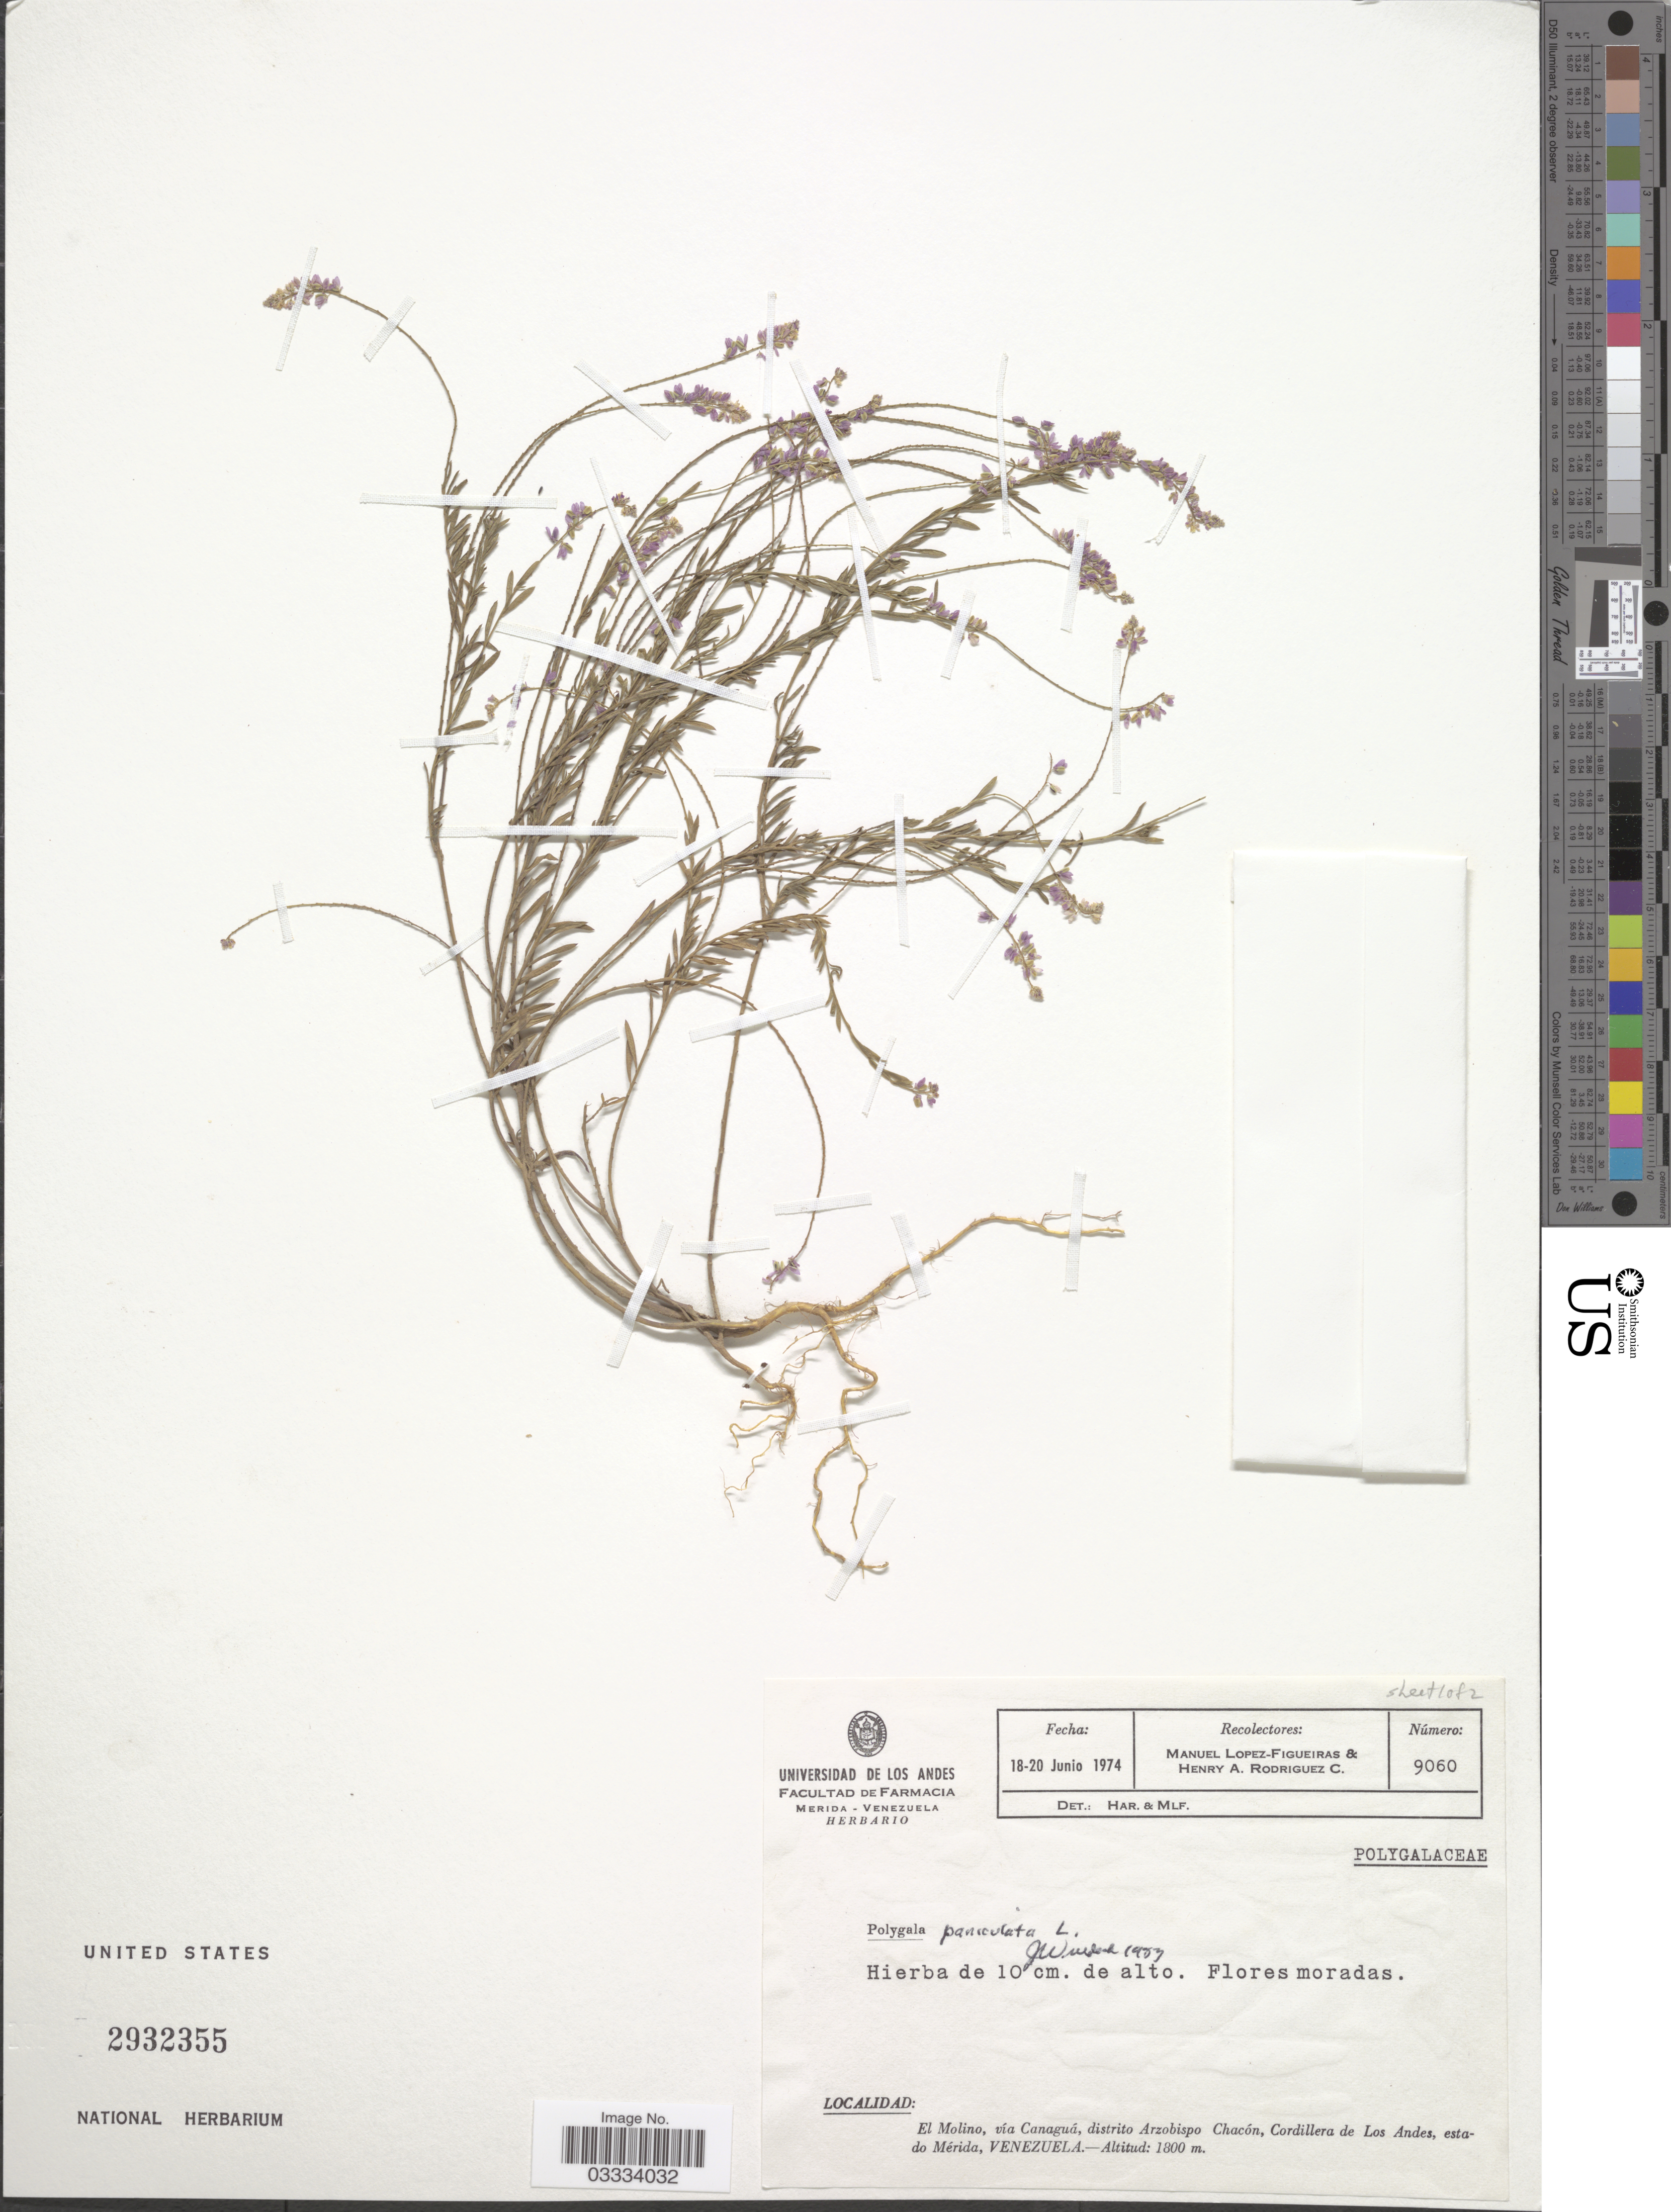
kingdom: Plantae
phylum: Tracheophyta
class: Magnoliopsida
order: Fabales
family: Polygalaceae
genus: Polygala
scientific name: Polygala paniculata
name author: L.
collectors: M. López Figueiras & H. A. Rodriguez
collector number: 9060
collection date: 1974-06-18/1974-06-20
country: Venezuela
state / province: Mérida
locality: El Molino, vía Canaguá, distrito Arzobispo Chácon, Cordillera de Los Andes.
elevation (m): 1800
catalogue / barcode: US 2932355